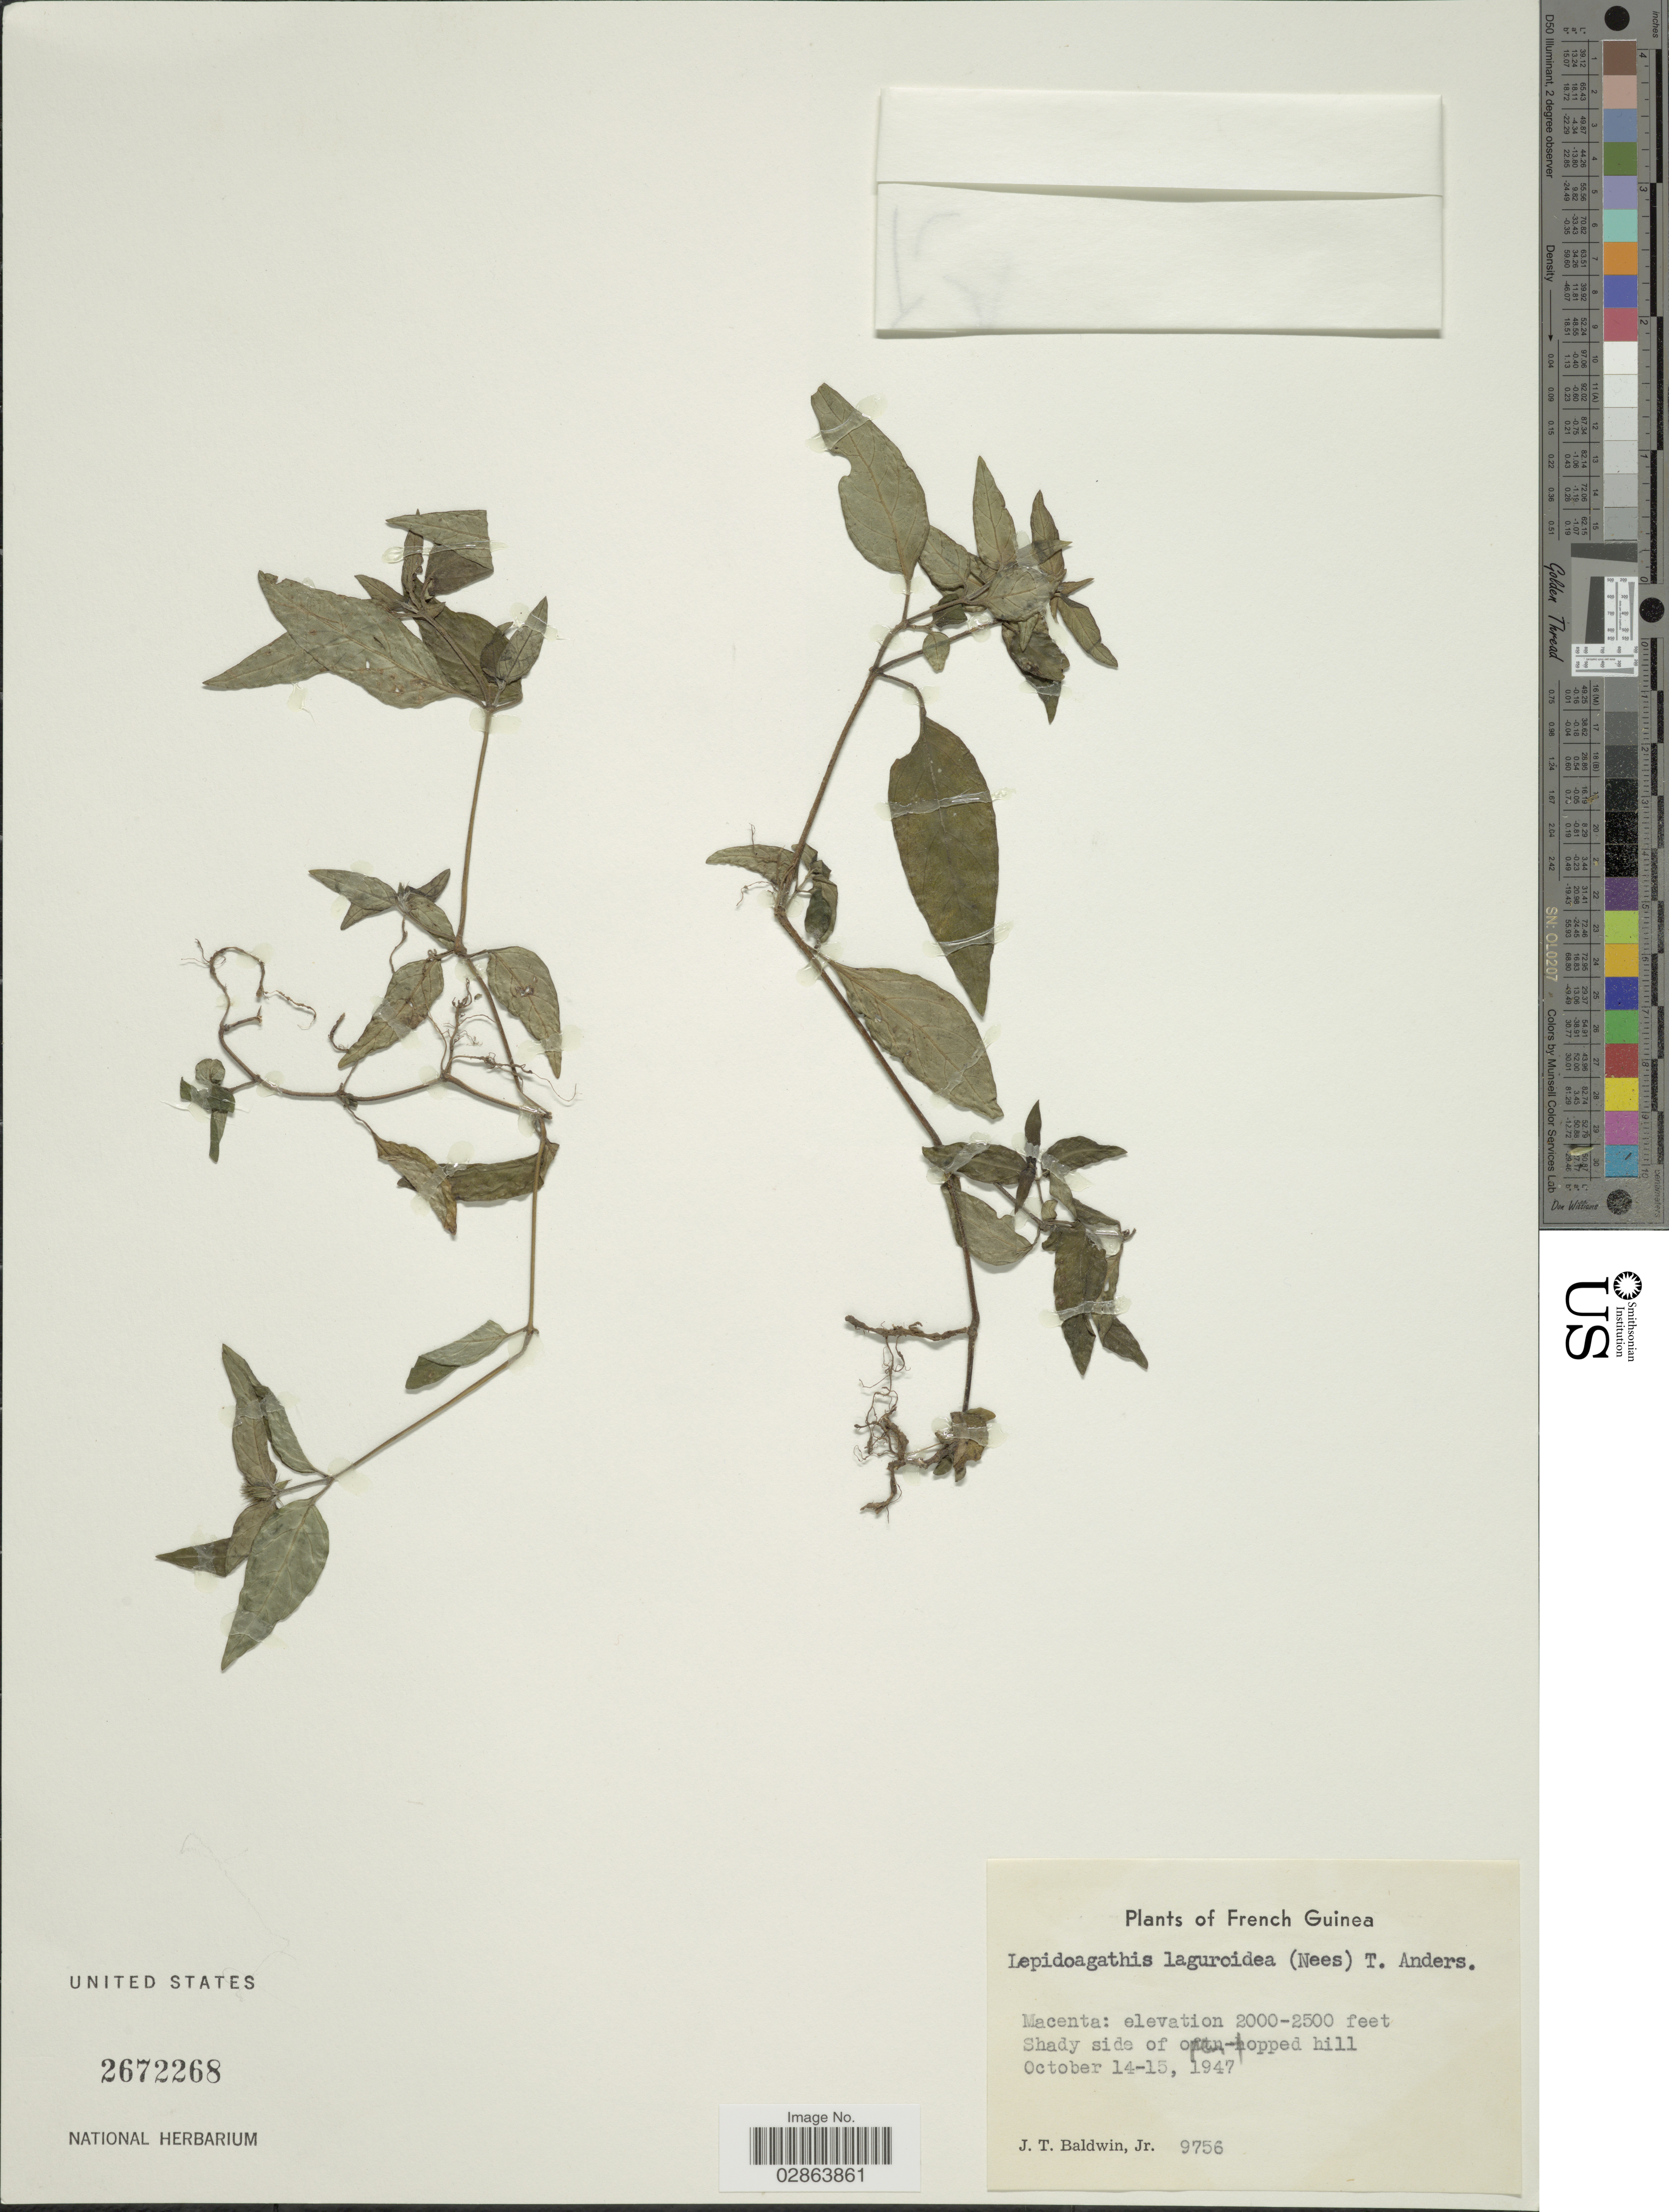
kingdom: Plantae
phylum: Tracheophyta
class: Magnoliopsida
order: Lamiales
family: Acanthaceae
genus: Lepidagathis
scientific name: Lepidagathis laguroidea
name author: (Nees) T. Anderson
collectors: J. T. Baldwin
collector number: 9756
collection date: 1947-10-14/1947-10-15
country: Guinea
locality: Macenta. French Guinea.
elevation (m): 610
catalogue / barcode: US 2672268